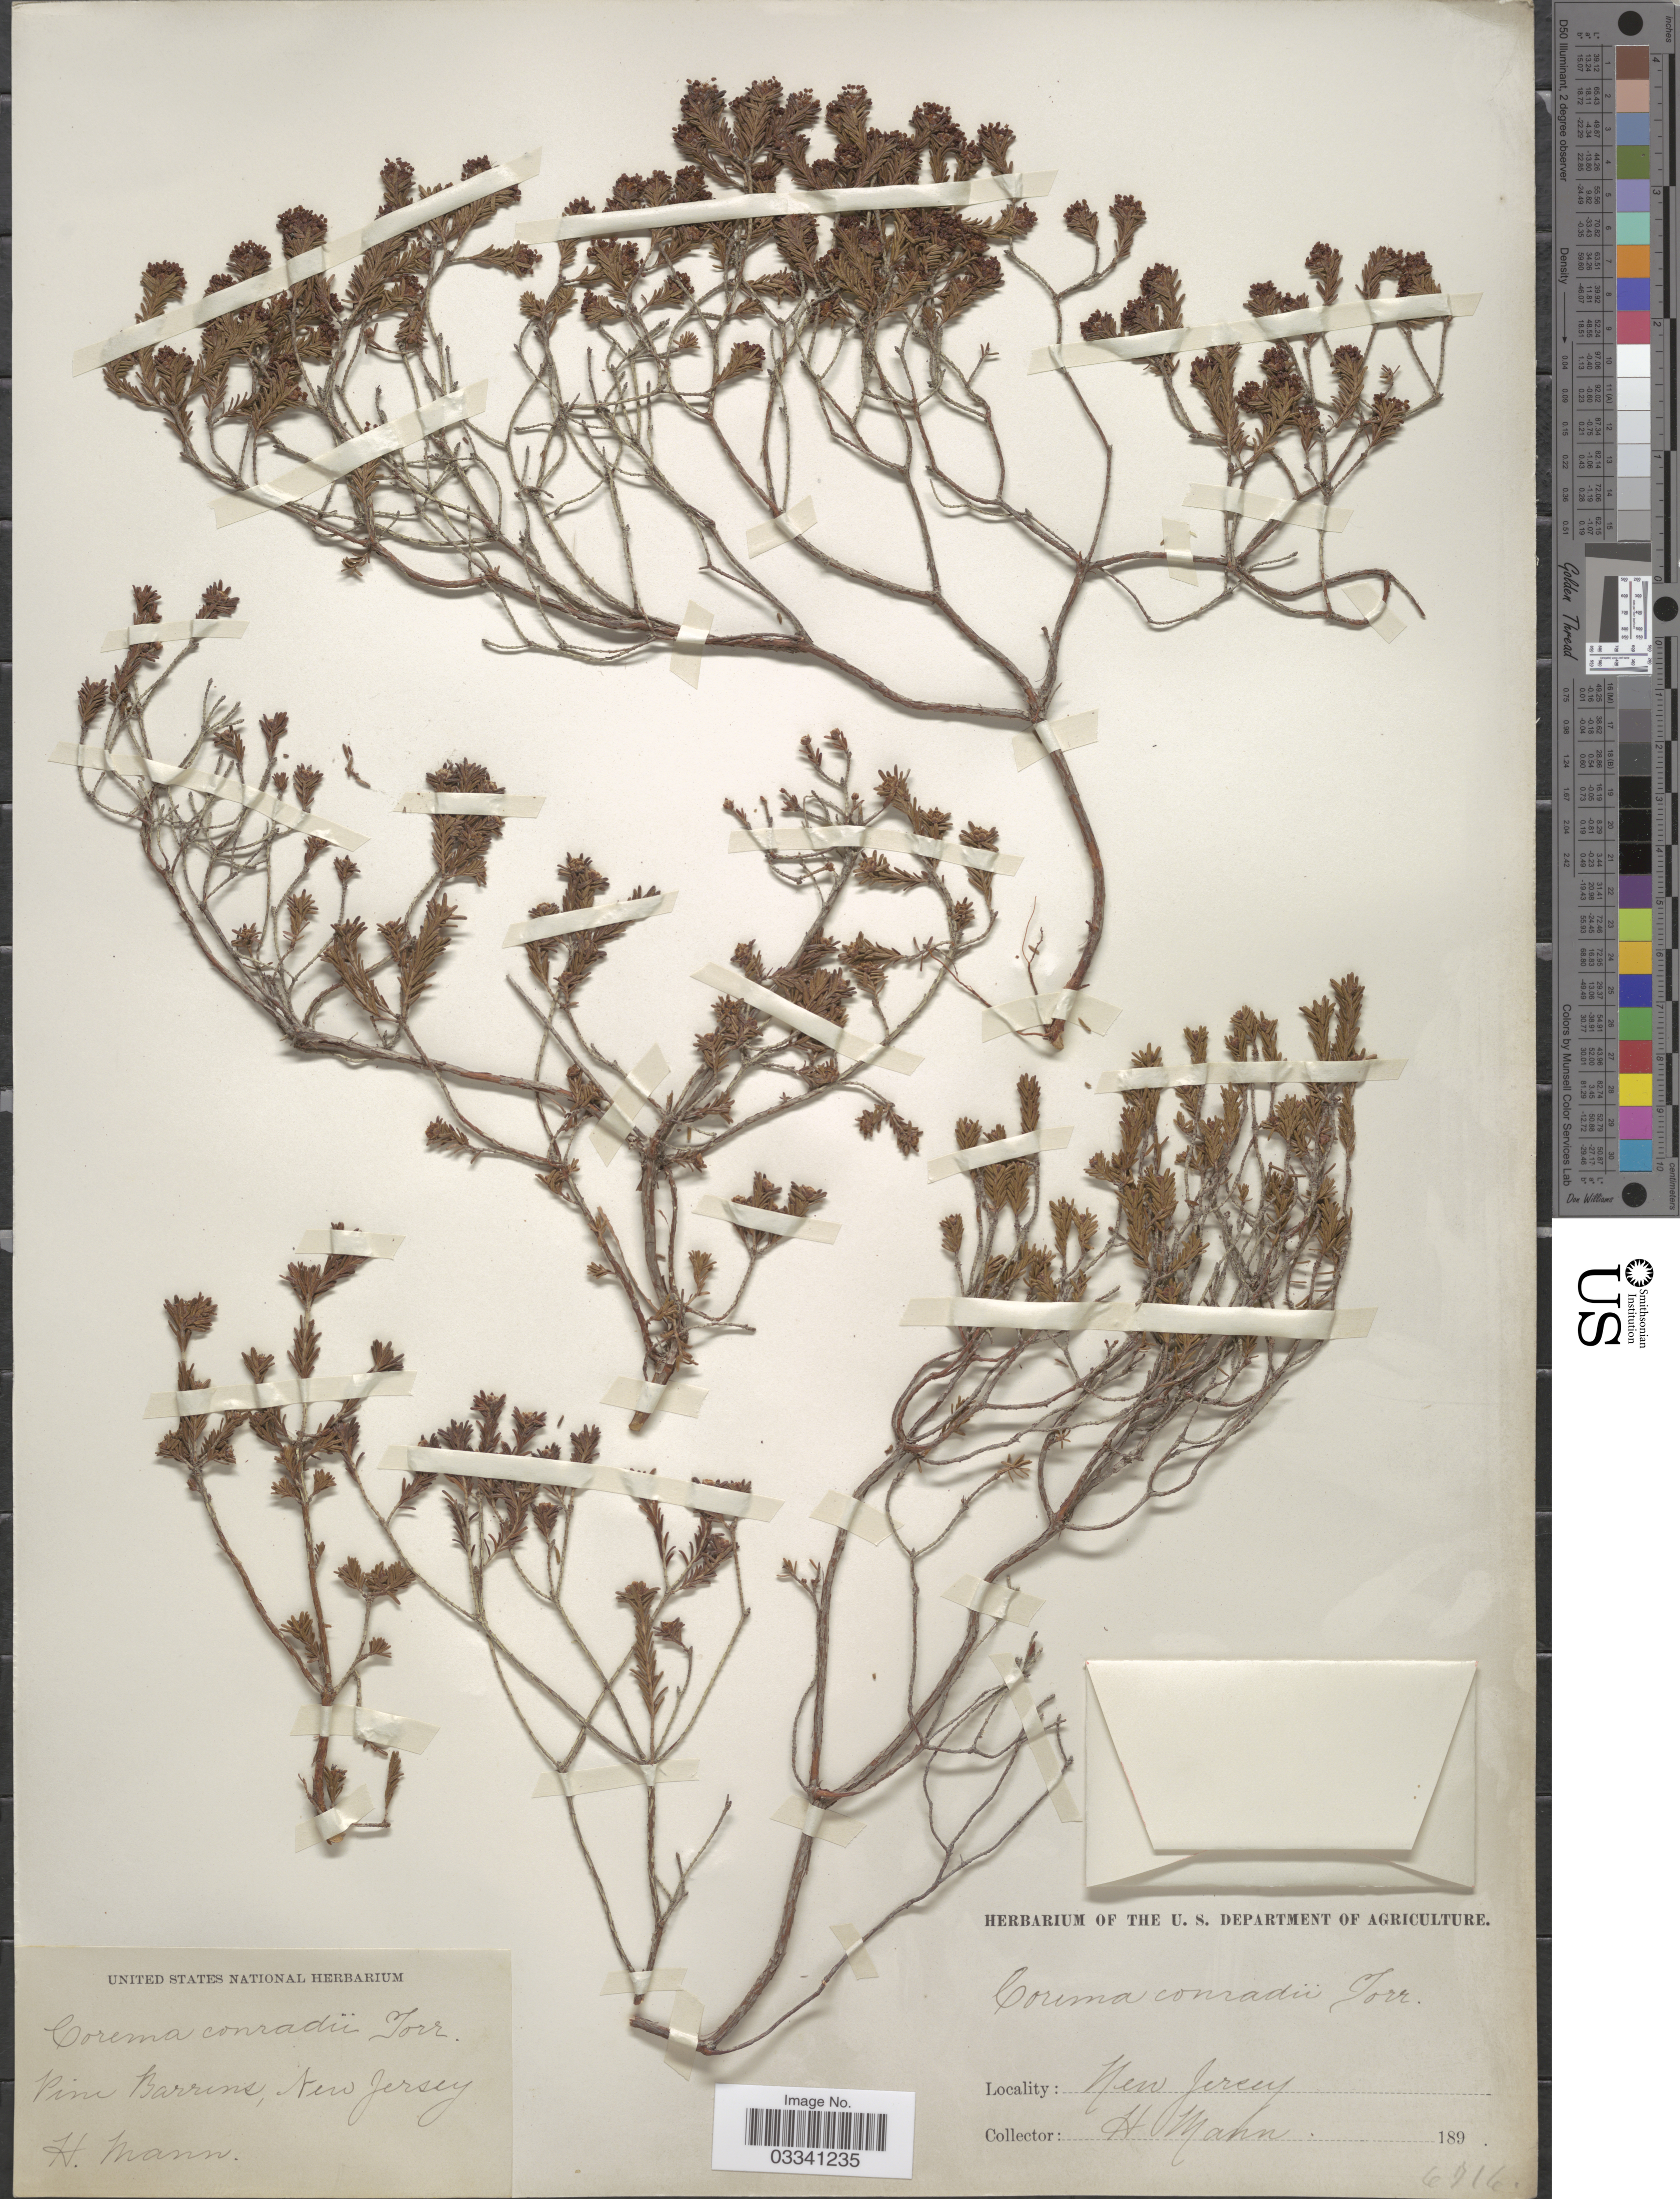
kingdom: Plantae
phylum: Tracheophyta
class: Magnoliopsida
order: Ericales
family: Ericaceae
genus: Corema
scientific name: Corema conradii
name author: Torr.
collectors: H. Mann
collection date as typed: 189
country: United States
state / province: New Jersey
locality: Pine Barrens.